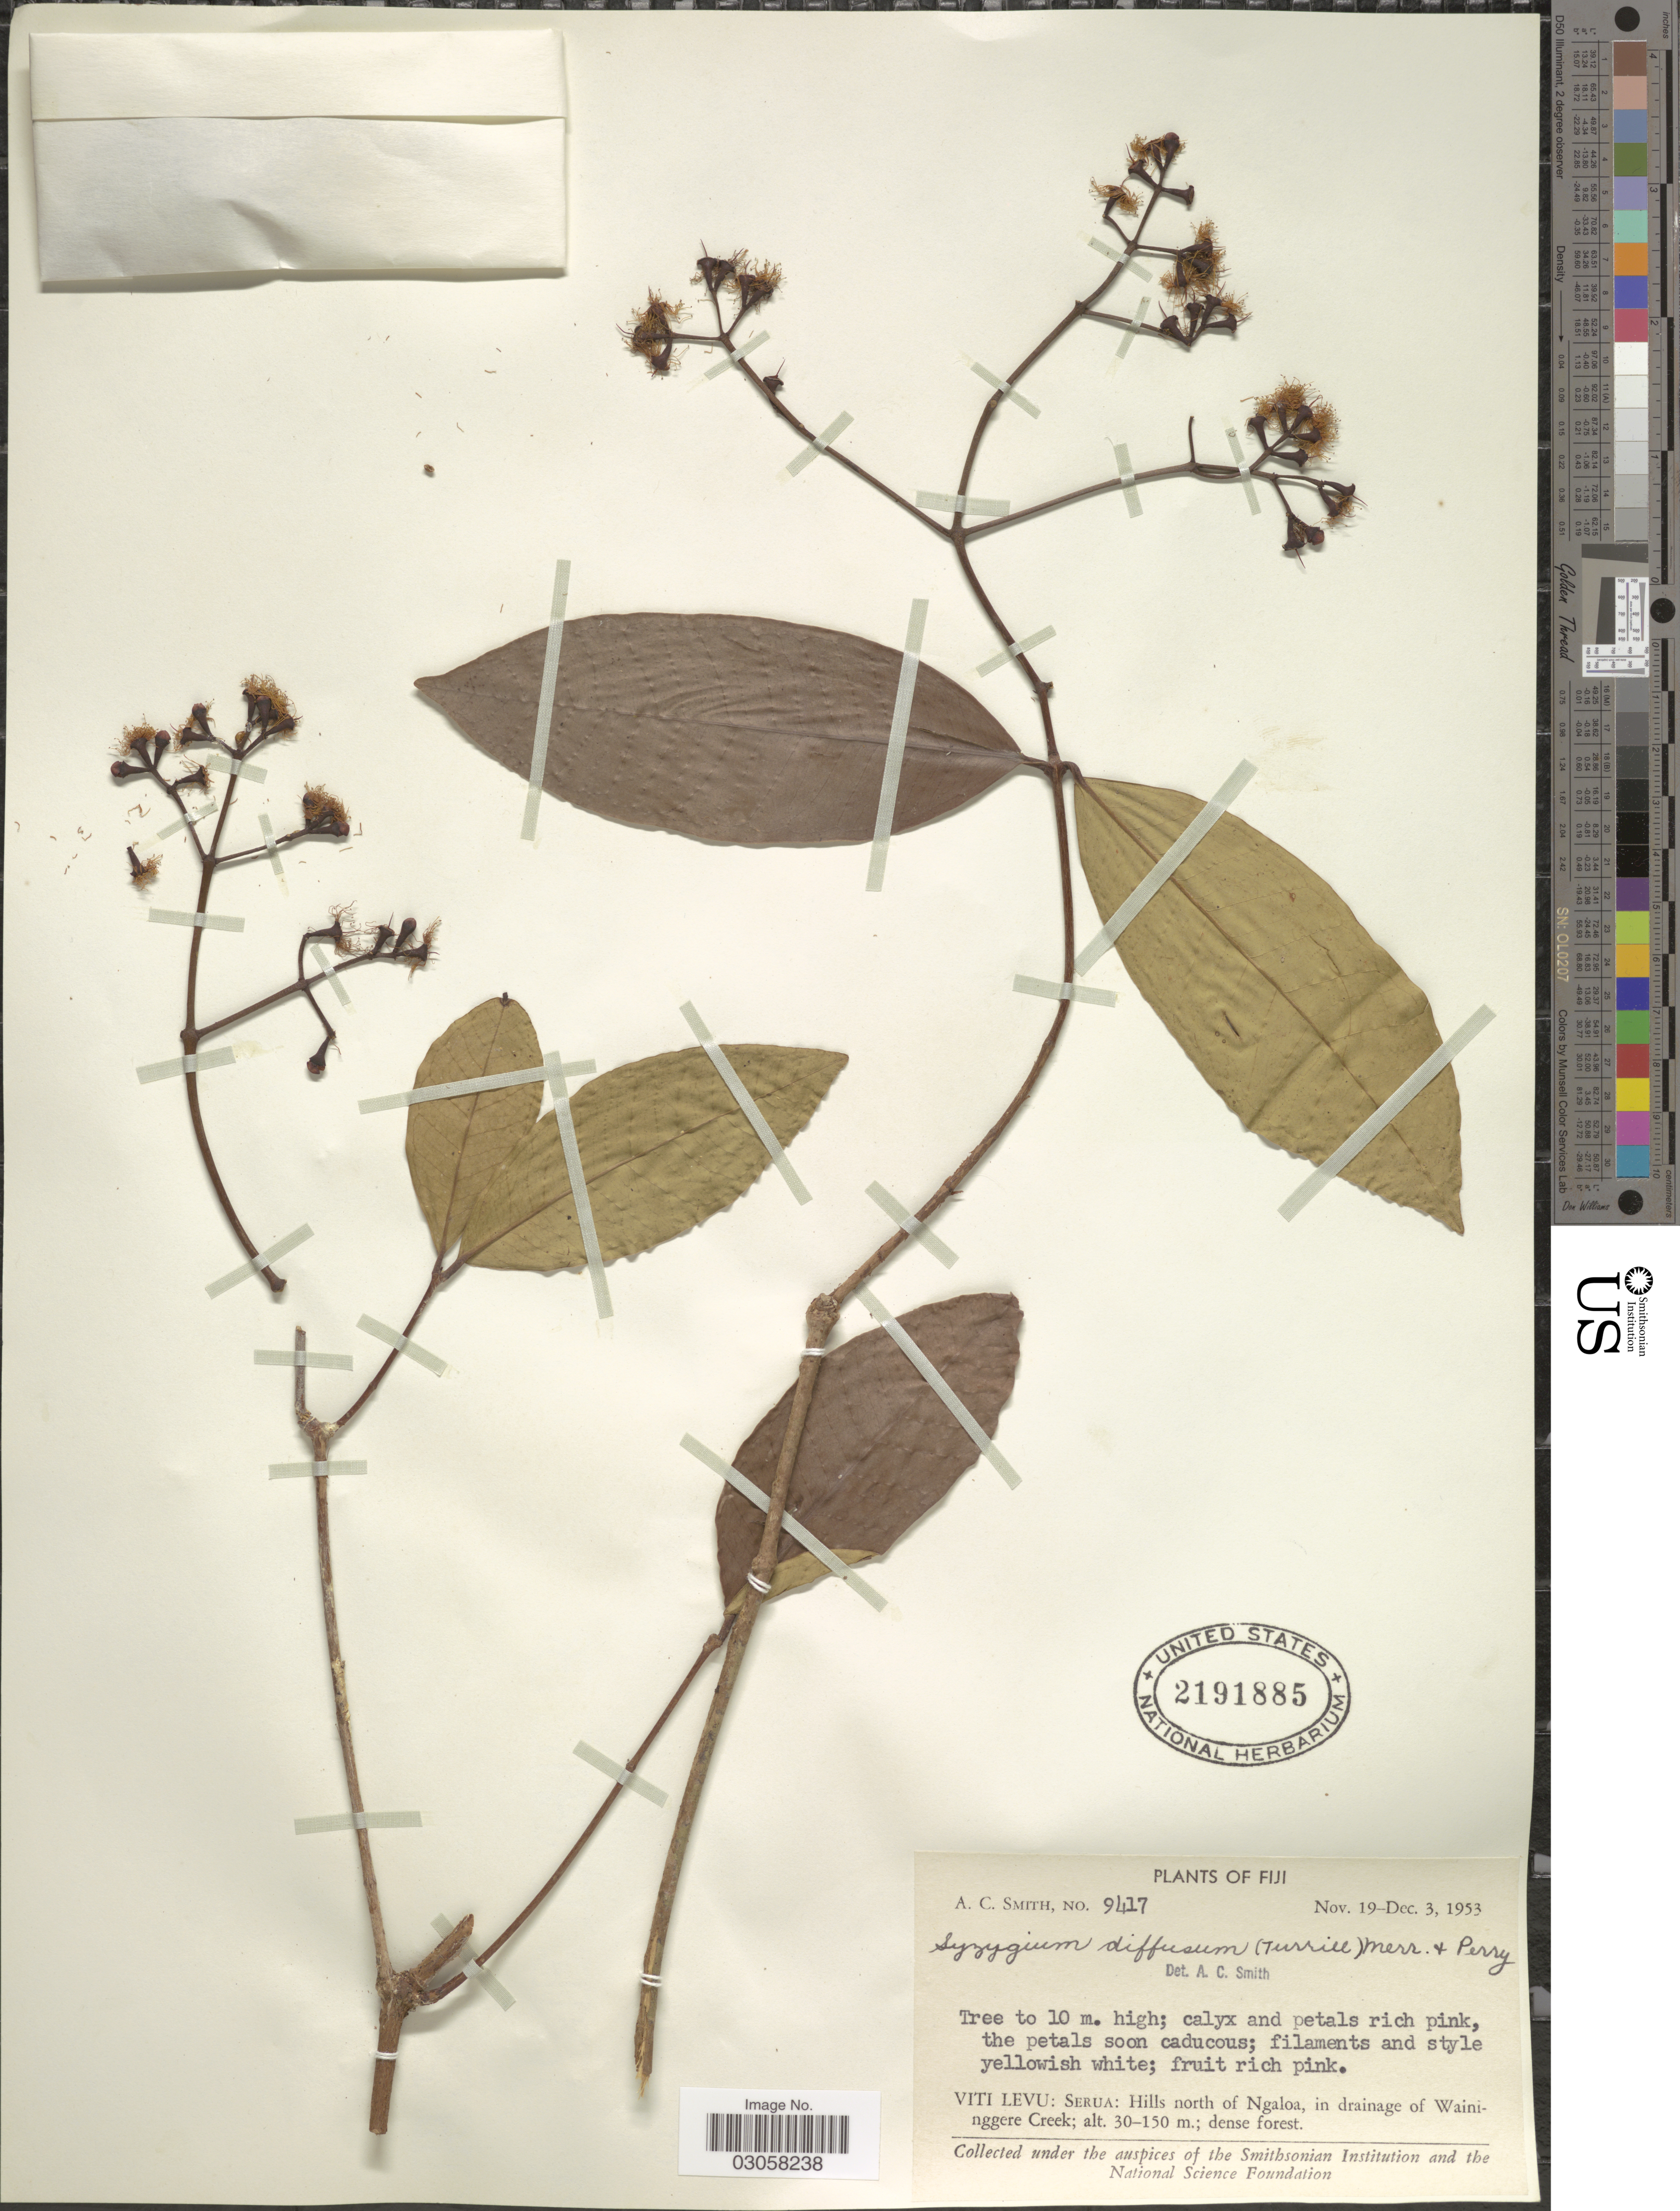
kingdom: Plantae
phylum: Tracheophyta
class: Magnoliopsida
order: Myrtales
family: Myrtaceae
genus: Syzygium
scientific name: Syzygium diffusum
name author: (Turill) Merr. & L.M. Perry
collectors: A. C. Smith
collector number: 9417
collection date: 1953-11-19/1953-12-03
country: Fiji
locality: Viti Levu: Serua: Hills north of Ngaloa, in drainage of Waininggere Creek.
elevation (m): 30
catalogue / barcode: US 2191885